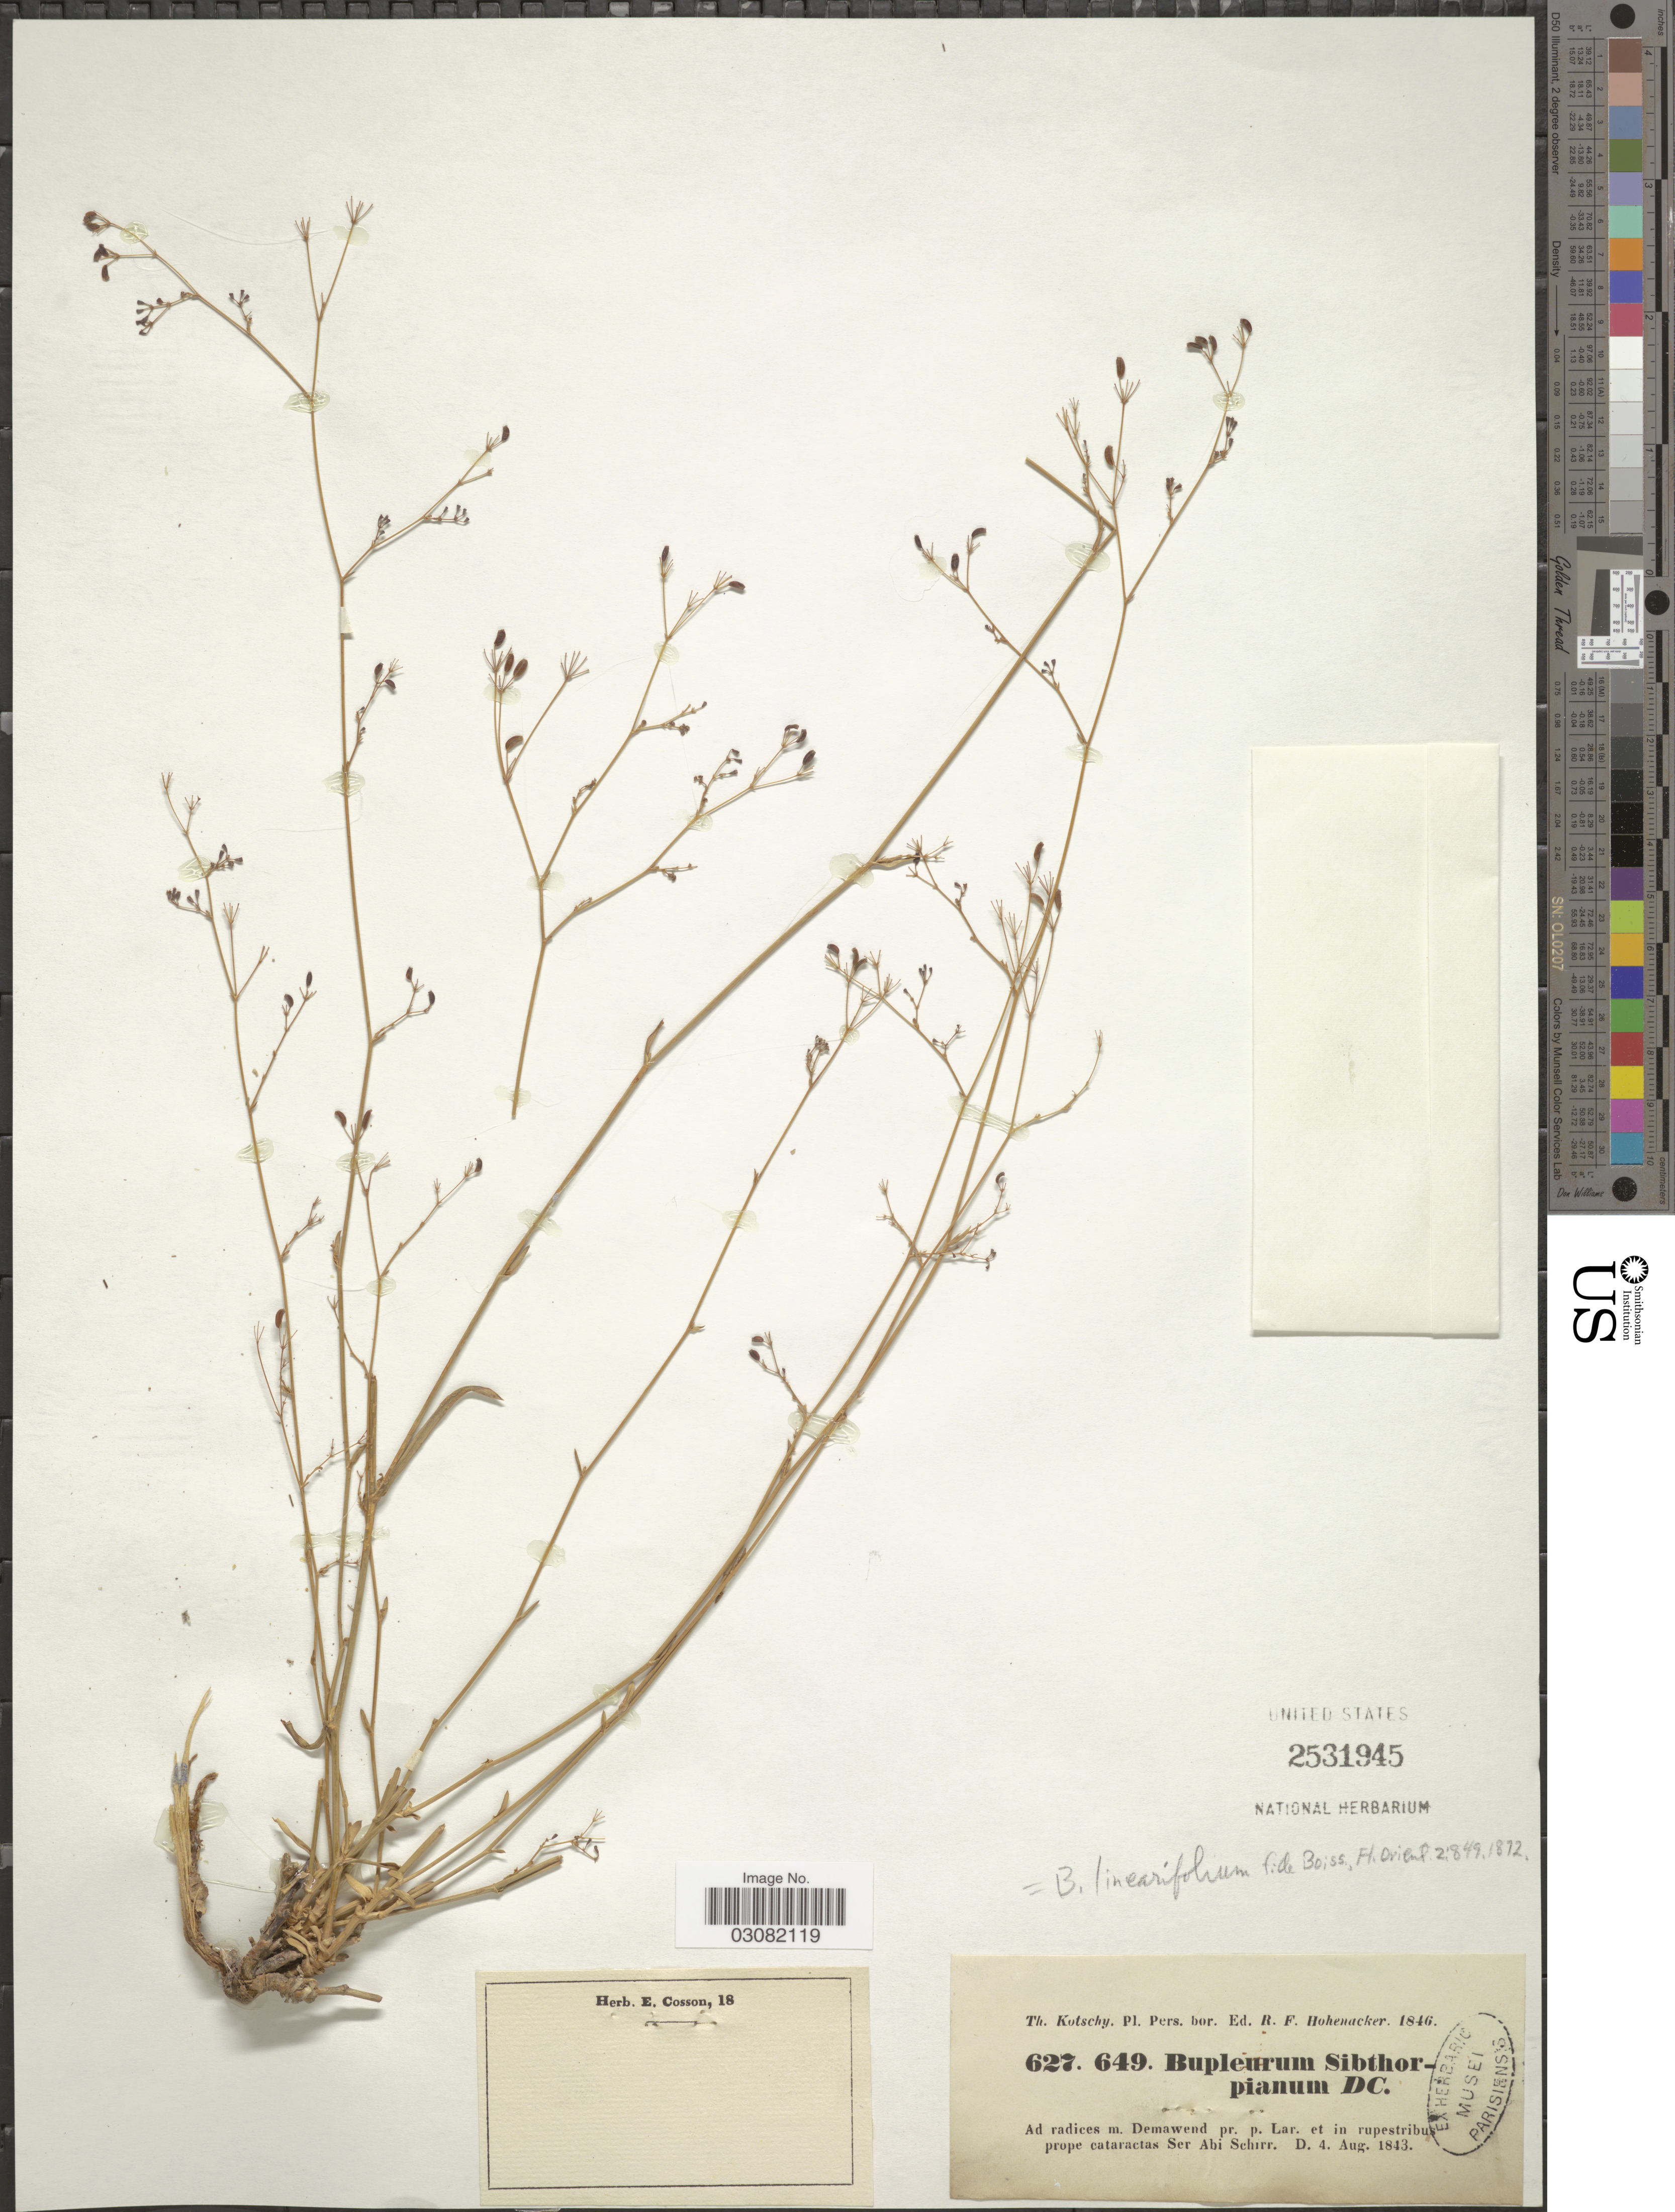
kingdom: Plantae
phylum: Tracheophyta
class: Magnoliopsida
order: Apiales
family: Apiaceae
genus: Bupleurum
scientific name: Bupleurum exaltatum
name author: M. Bieb.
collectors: K. G. Kotschy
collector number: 627/649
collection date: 1843-08-04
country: Iran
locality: Ad radices m. Demawend pr. p. Lar. et in rupestribus prope cataractas Ser Abi Schirr.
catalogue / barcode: US 2531945